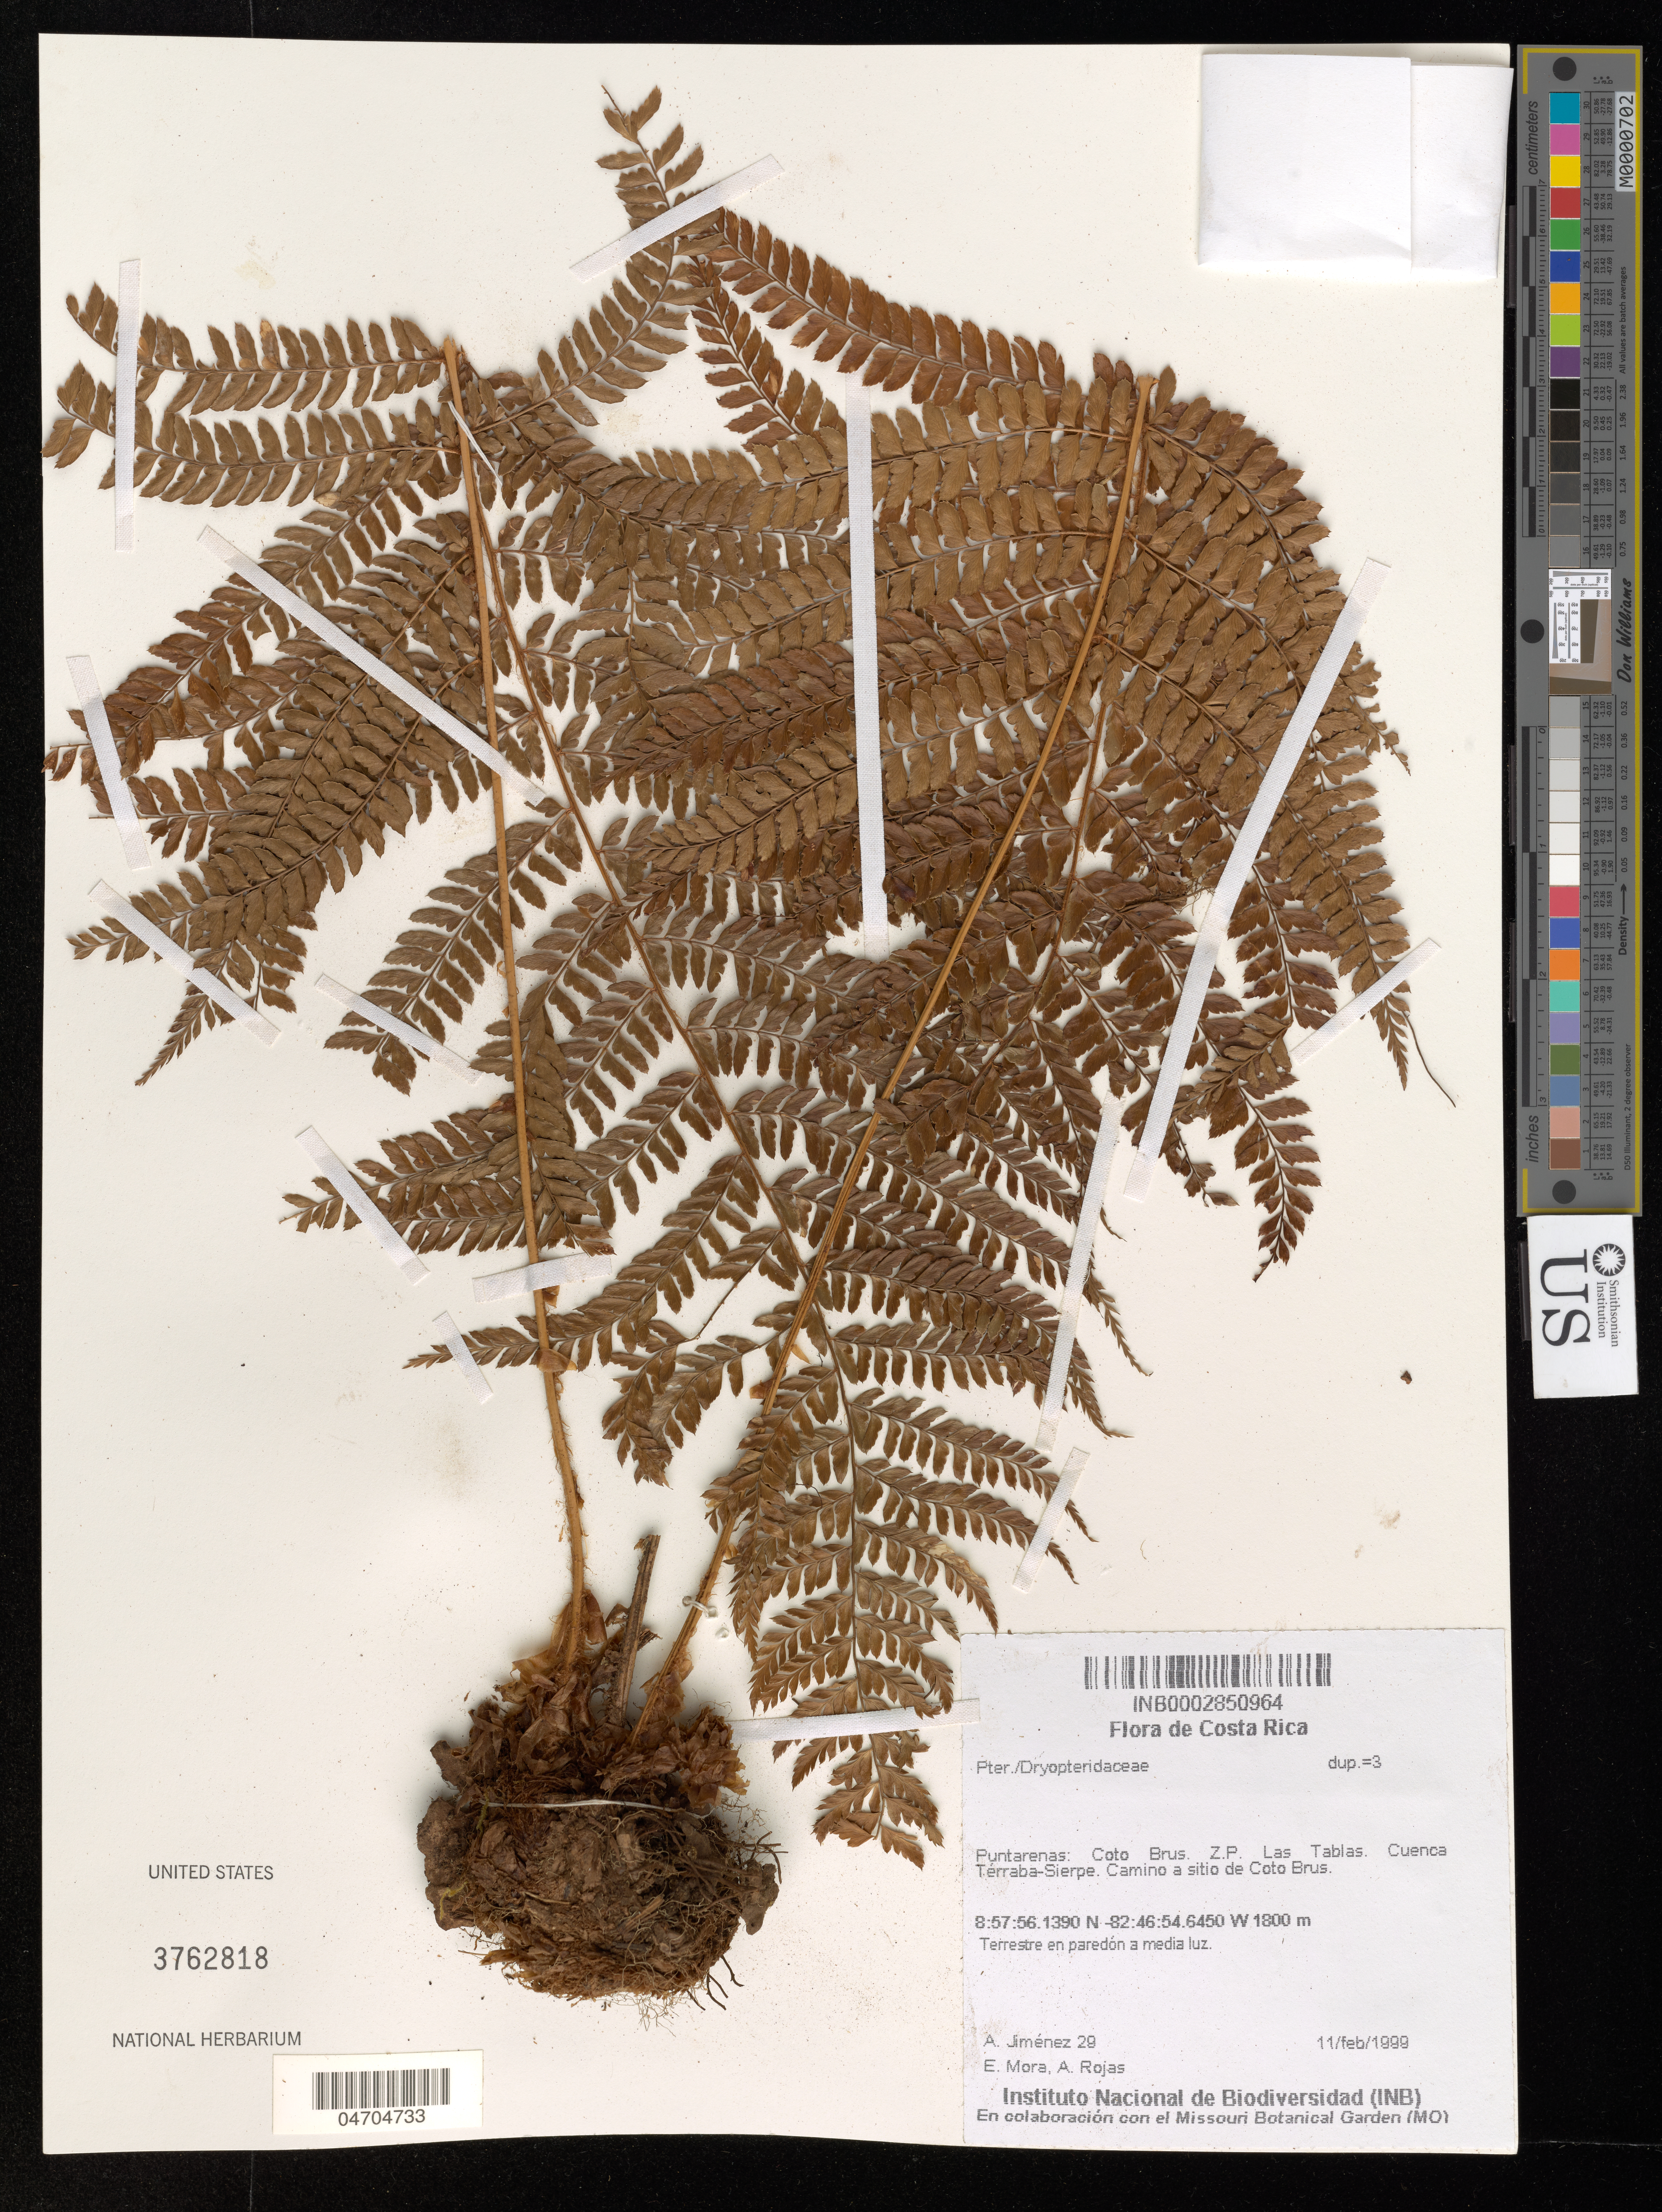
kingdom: Plantae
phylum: Tracheophyta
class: Polypodiopsida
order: Polypodiales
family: Dryopteridaceae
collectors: A. Jiménez, E. Mora & A. Rojas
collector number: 29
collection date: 1999-02-11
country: Costa Rica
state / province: Puntarenas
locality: Coto Brus. Z. P. Las Tablas. Cuenca Térraba-Sierpe. Camino a sitio de Coto Brus.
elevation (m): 1800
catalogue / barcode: US 3762818